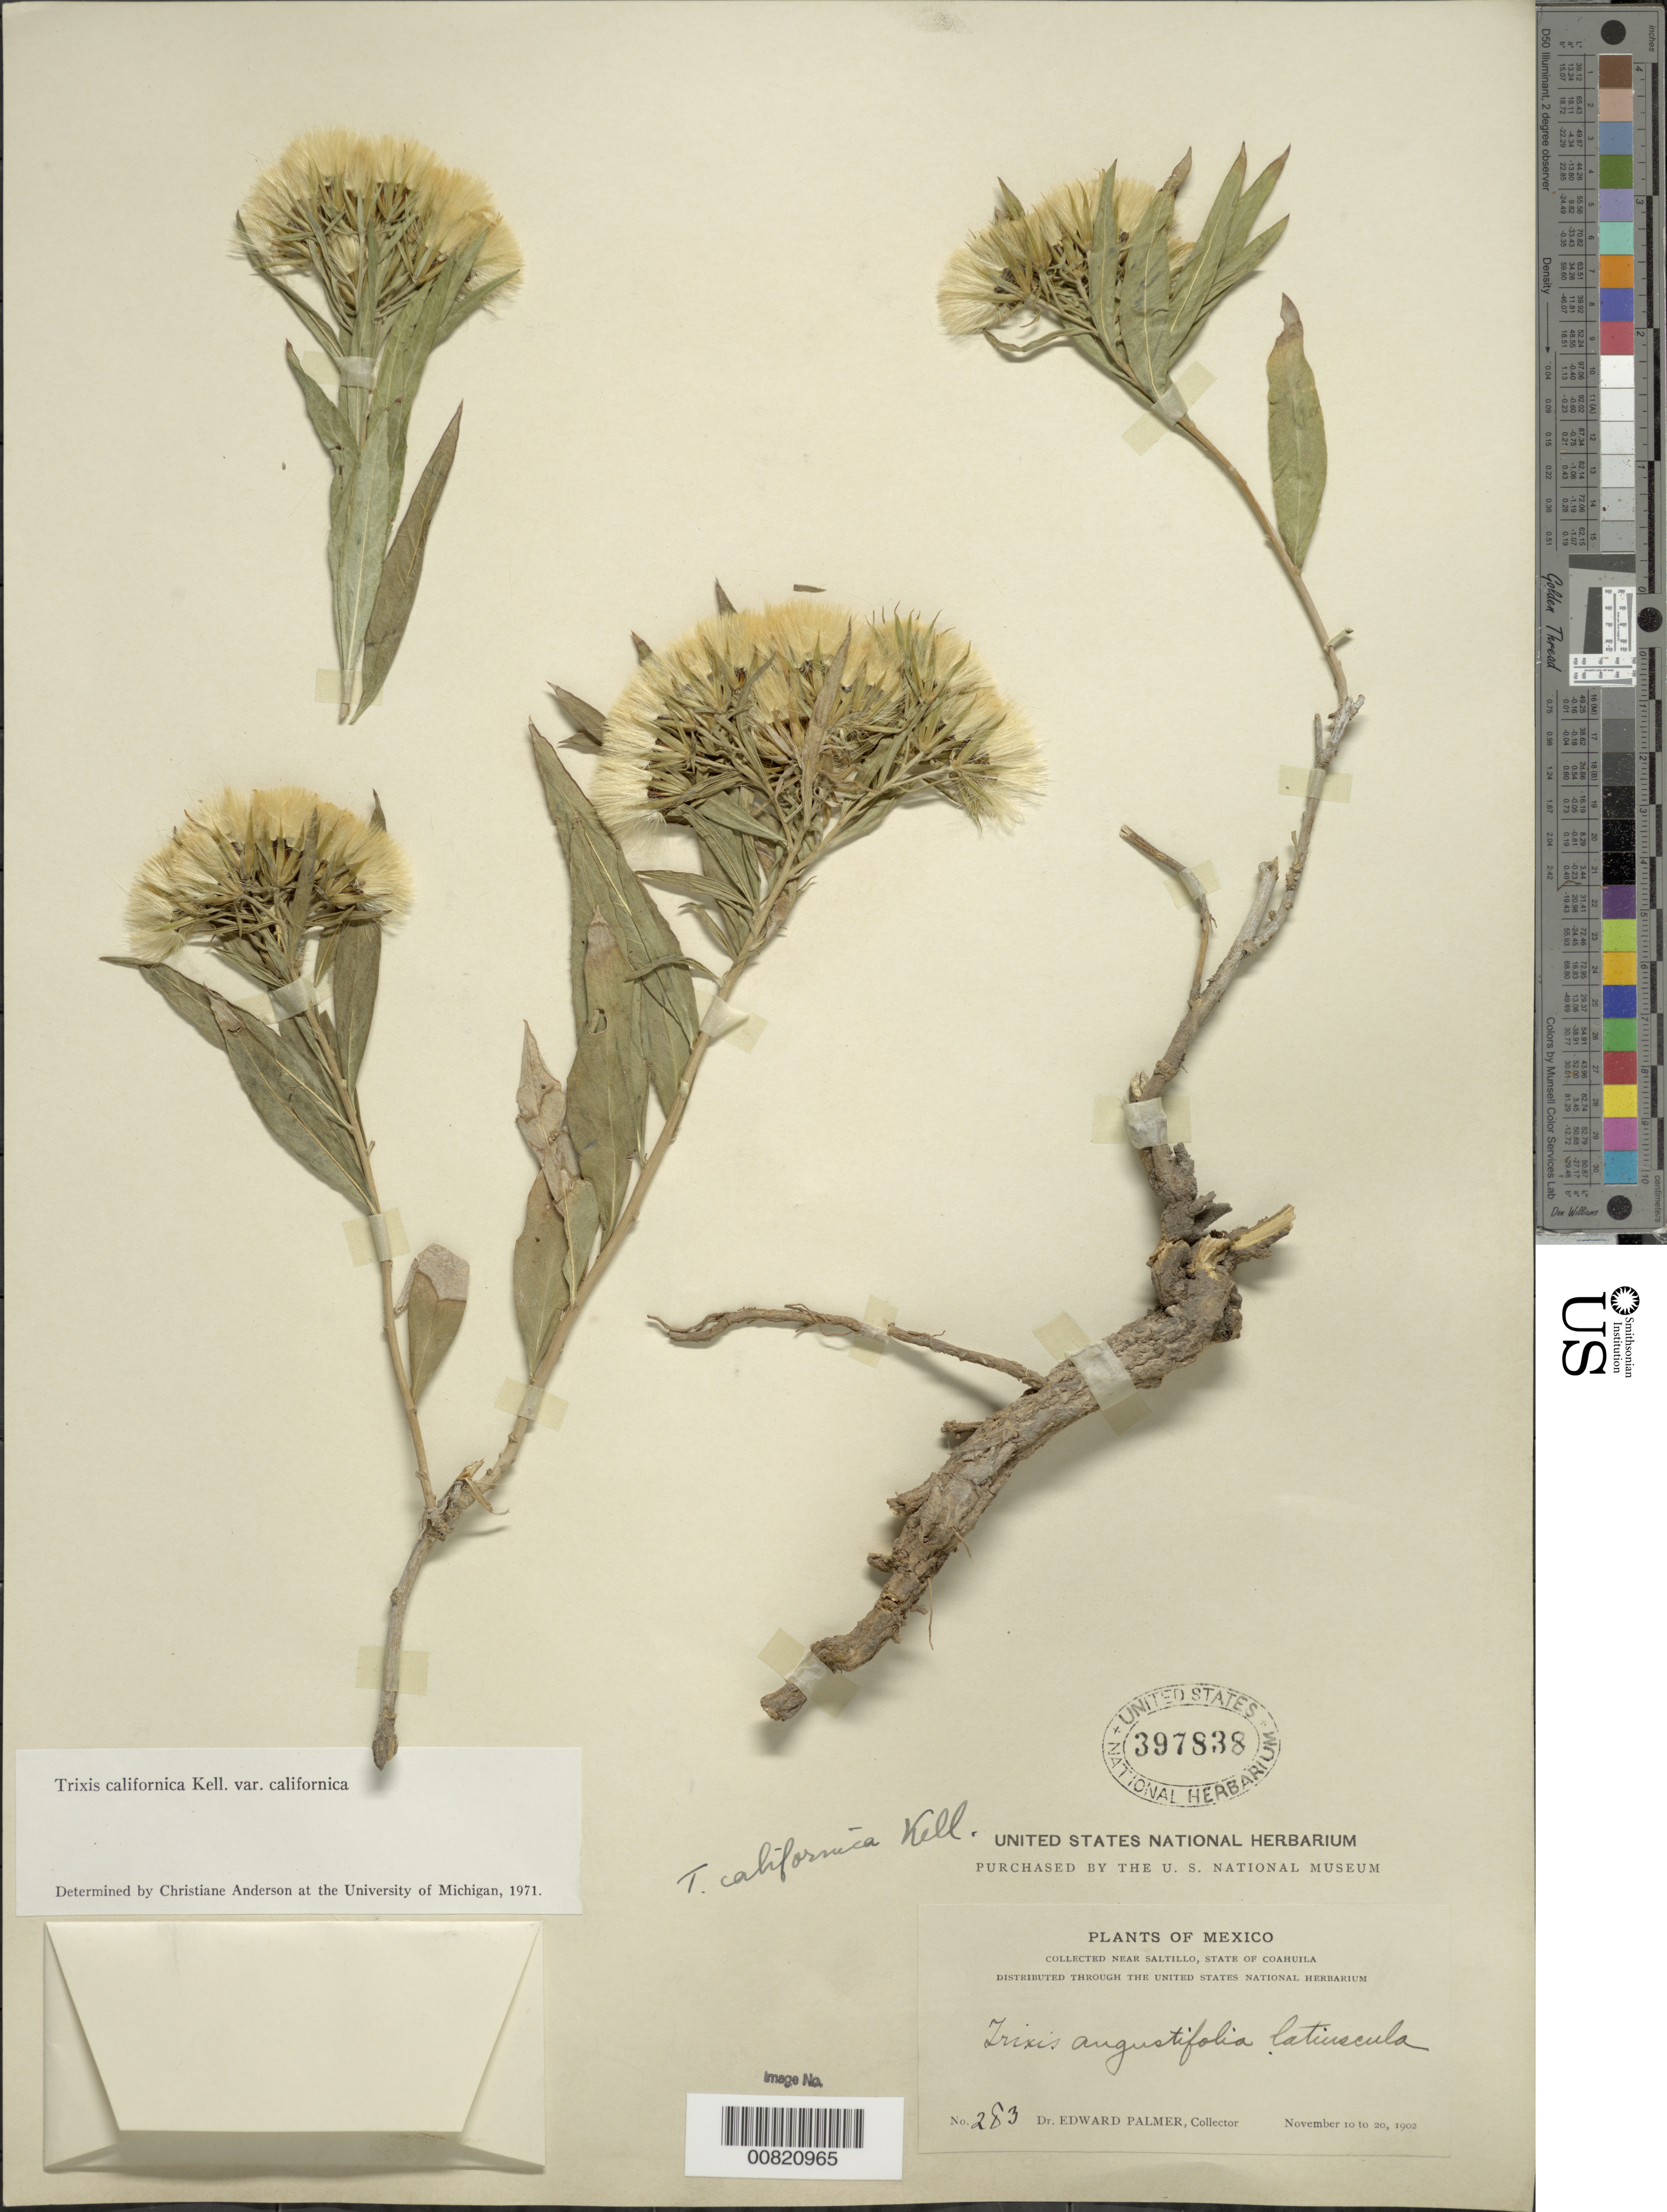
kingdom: Plantae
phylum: Tracheophyta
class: Magnoliopsida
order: Asterales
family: Asteraceae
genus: Trixis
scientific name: Trixis californica var. californica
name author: Kellogg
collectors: E. Palmer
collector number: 283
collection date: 1902-11-10/1902-11-20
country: Mexico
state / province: Coahuila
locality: Near Saltillo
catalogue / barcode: US 397838